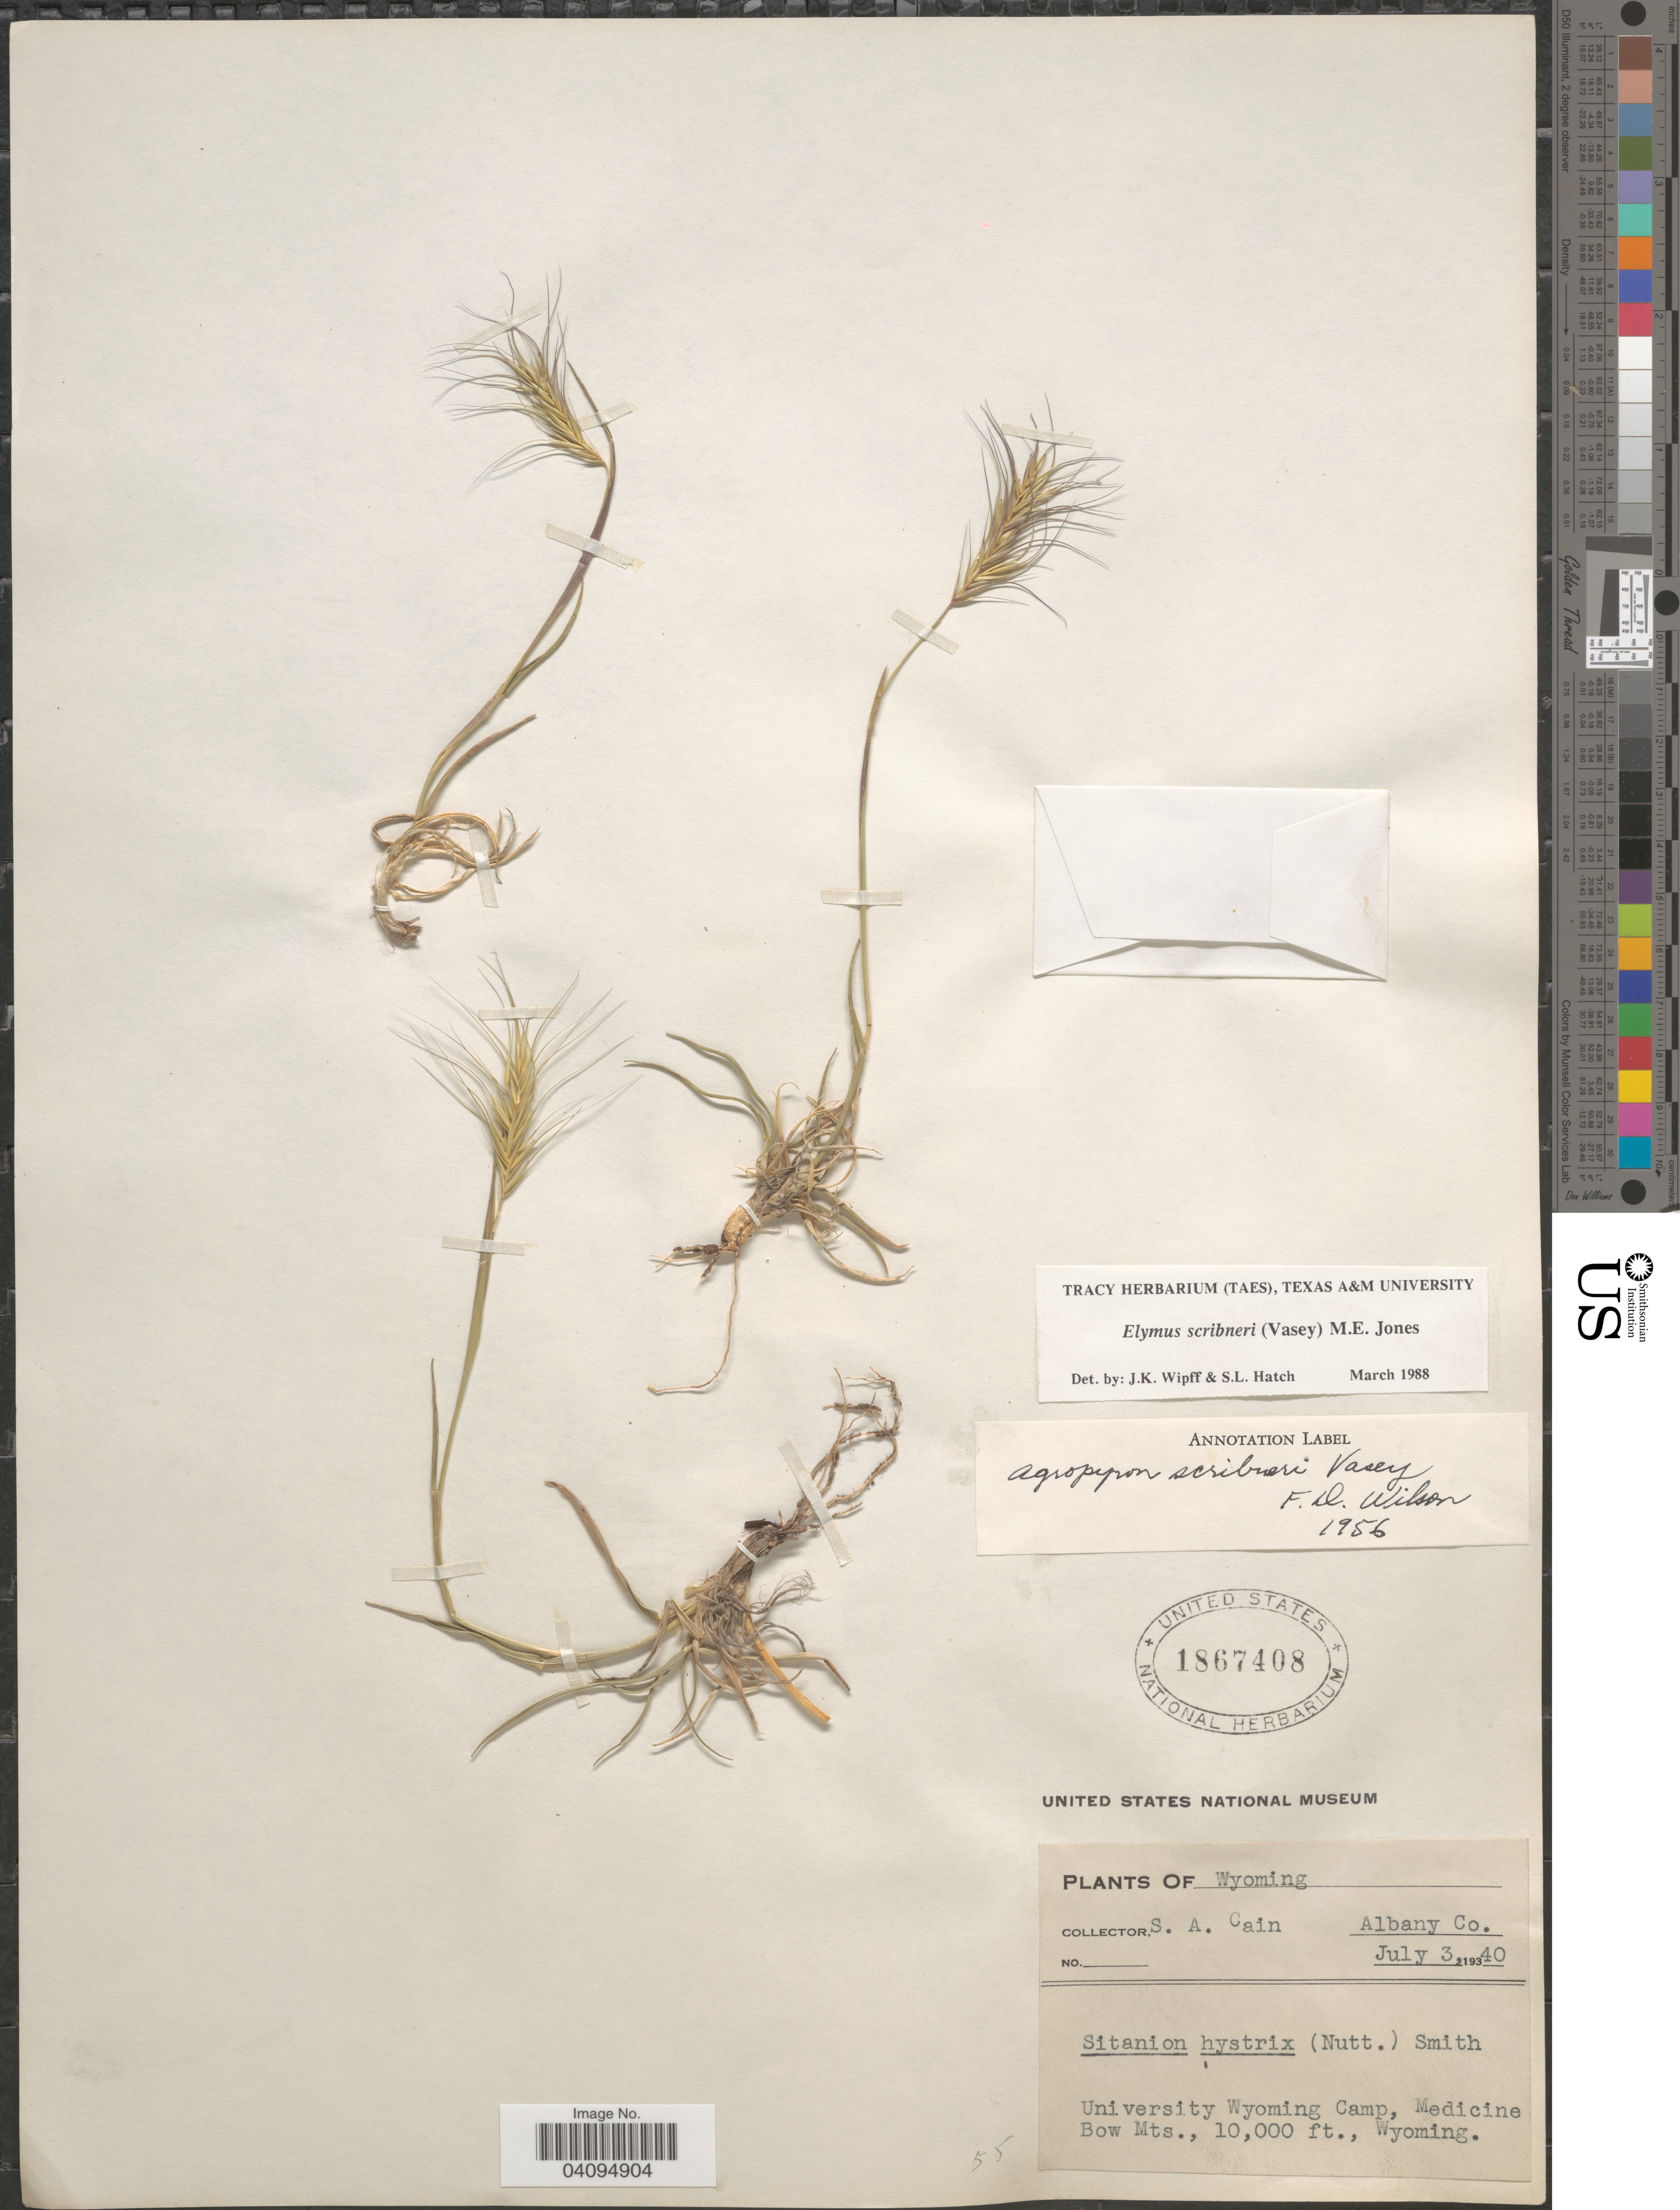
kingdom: Plantae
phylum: Tracheophyta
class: Liliopsida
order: Poales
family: Poaceae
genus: Elymus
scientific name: Elymus scribneri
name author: (Vasey) M.E. Jones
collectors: S. Cain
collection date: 1940-07-03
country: United States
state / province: Wyoming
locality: Albany Co. University Wyoming Camp, Medicine Bow Mts.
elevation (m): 3048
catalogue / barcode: US 1867408